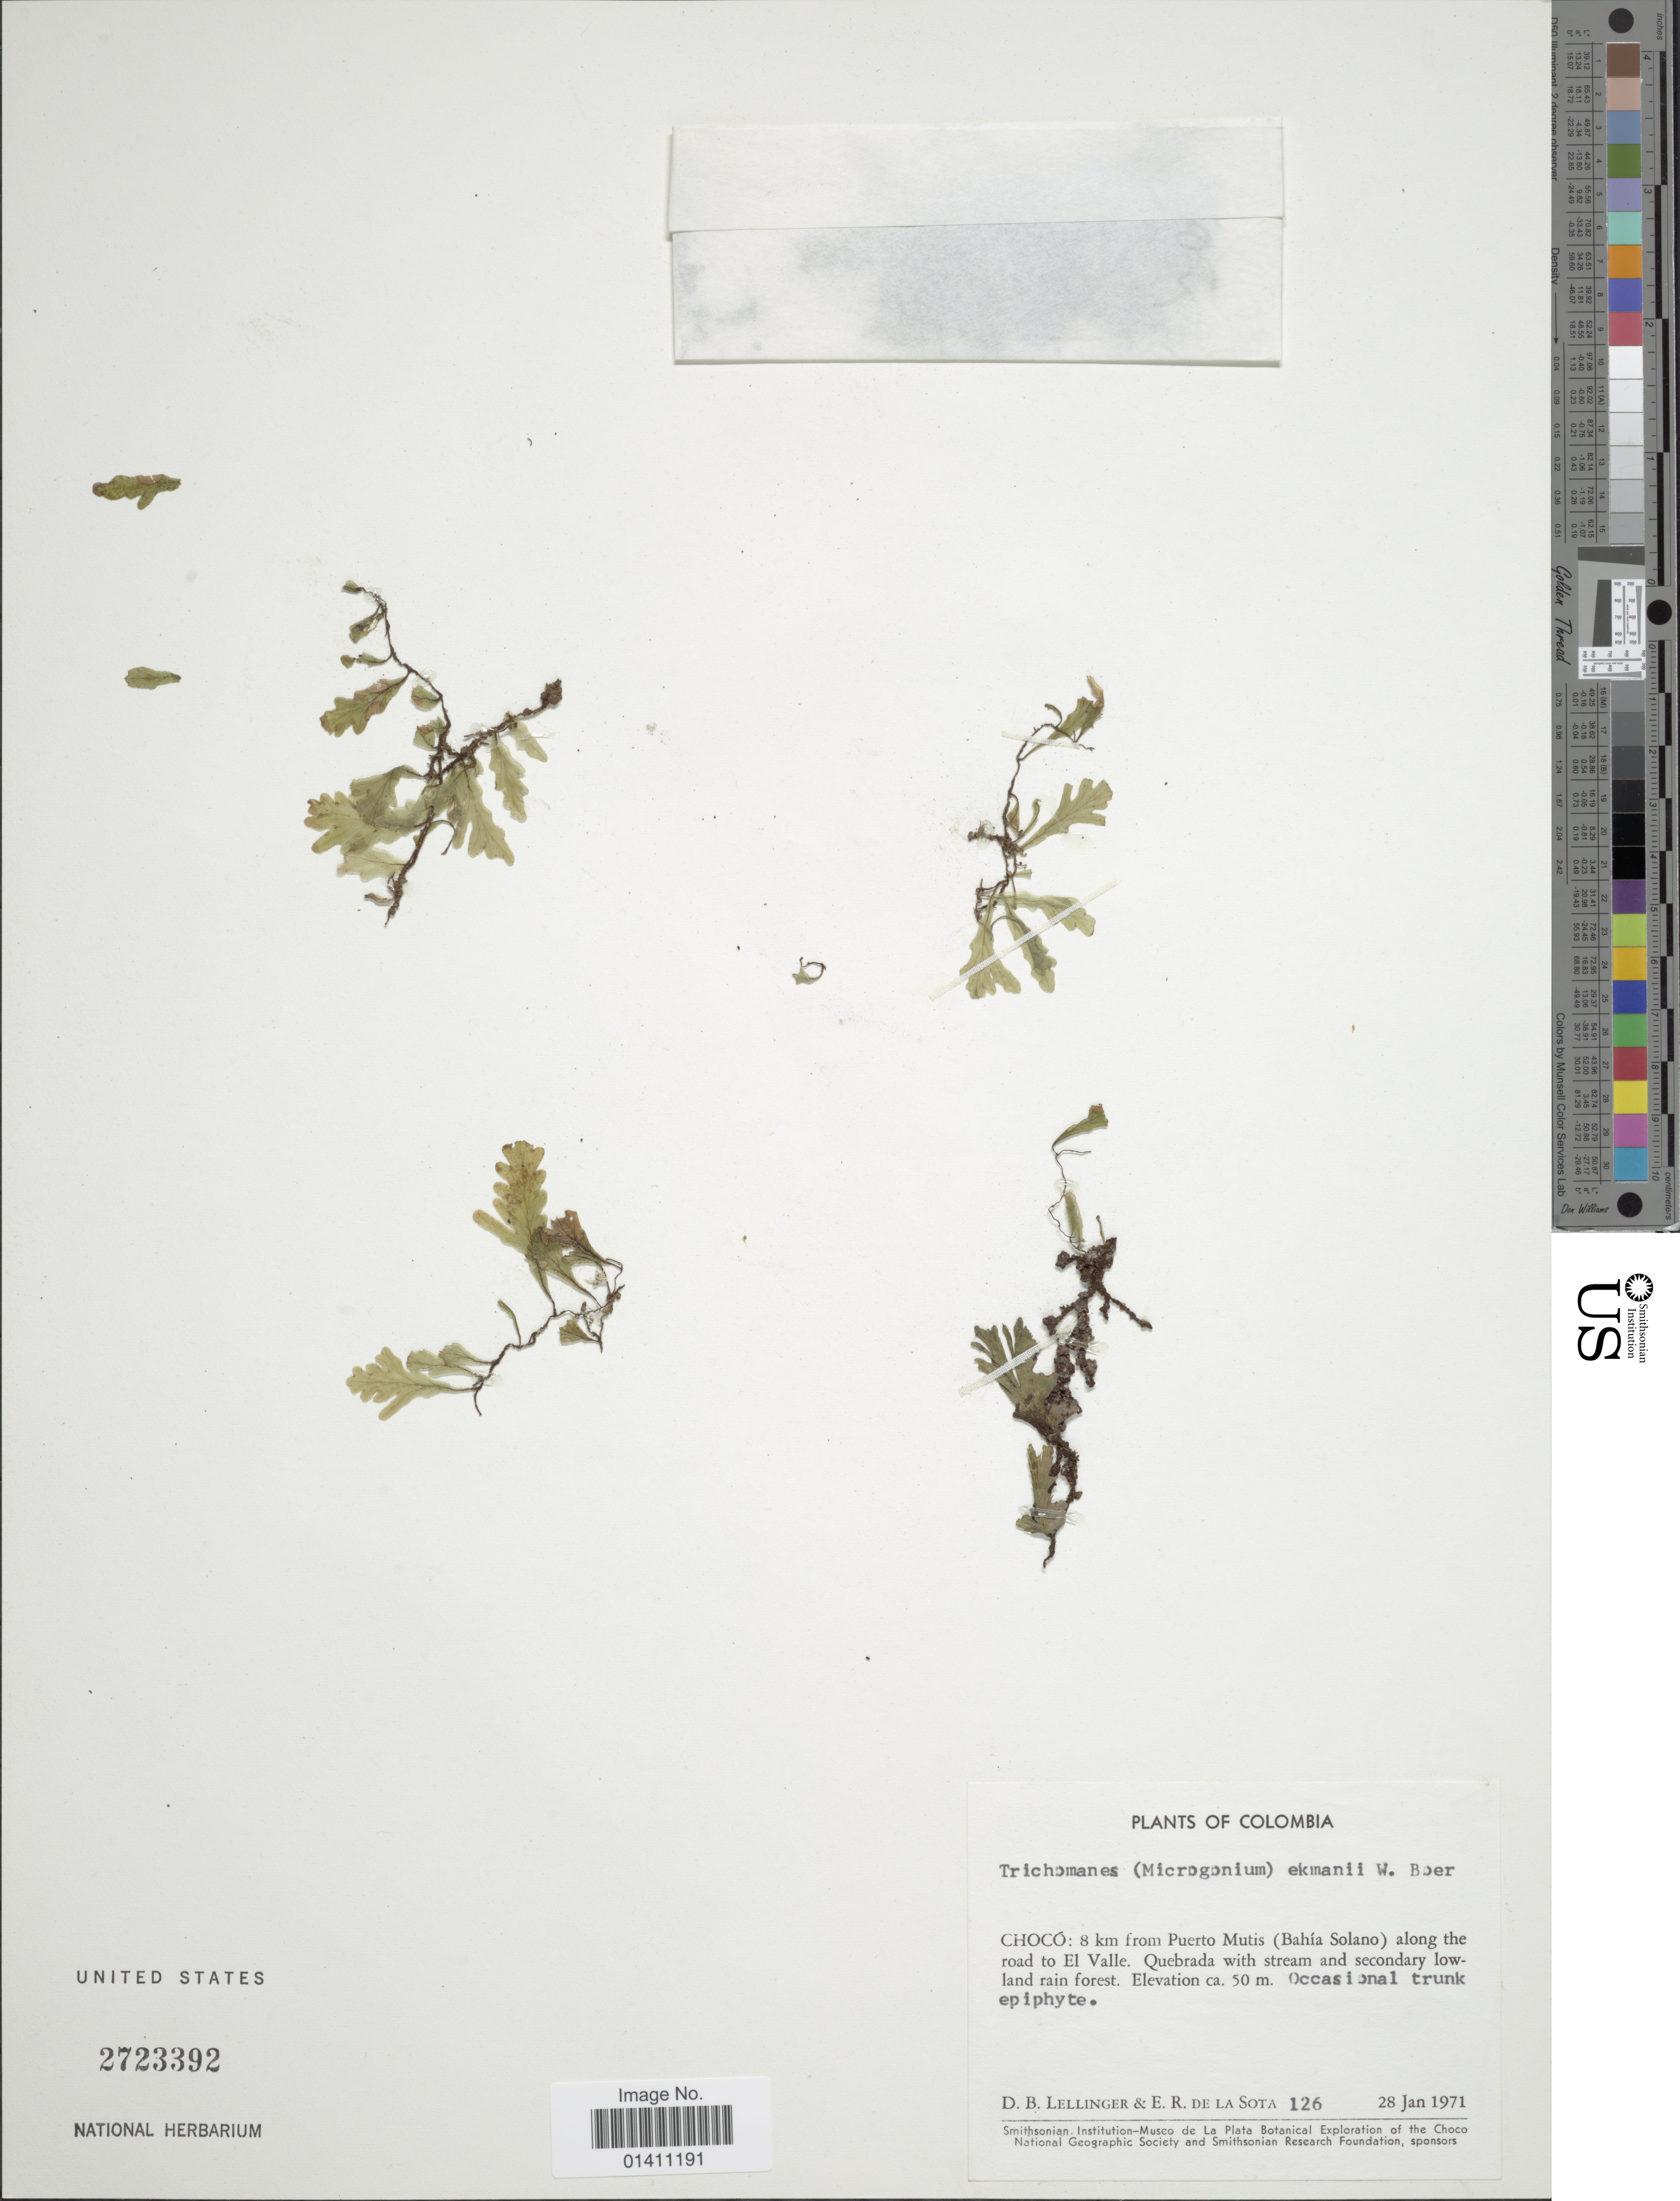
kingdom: Plantae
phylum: Tracheophyta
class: Polypodiopsida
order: Hymenophyllales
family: Hymenophyllaceae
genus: Didymoglossum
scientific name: Didymoglossum ekmanii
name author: (Wess. Boer) Ebihara & Dubuisson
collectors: D. B. Lellinger & E. R. de la Sota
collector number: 126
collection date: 1971-01-28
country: Colombia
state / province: Chocó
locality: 8 km from Puerto Mutis (Bahia Solano) along the road to El Valle.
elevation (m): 50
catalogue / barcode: US 2723392